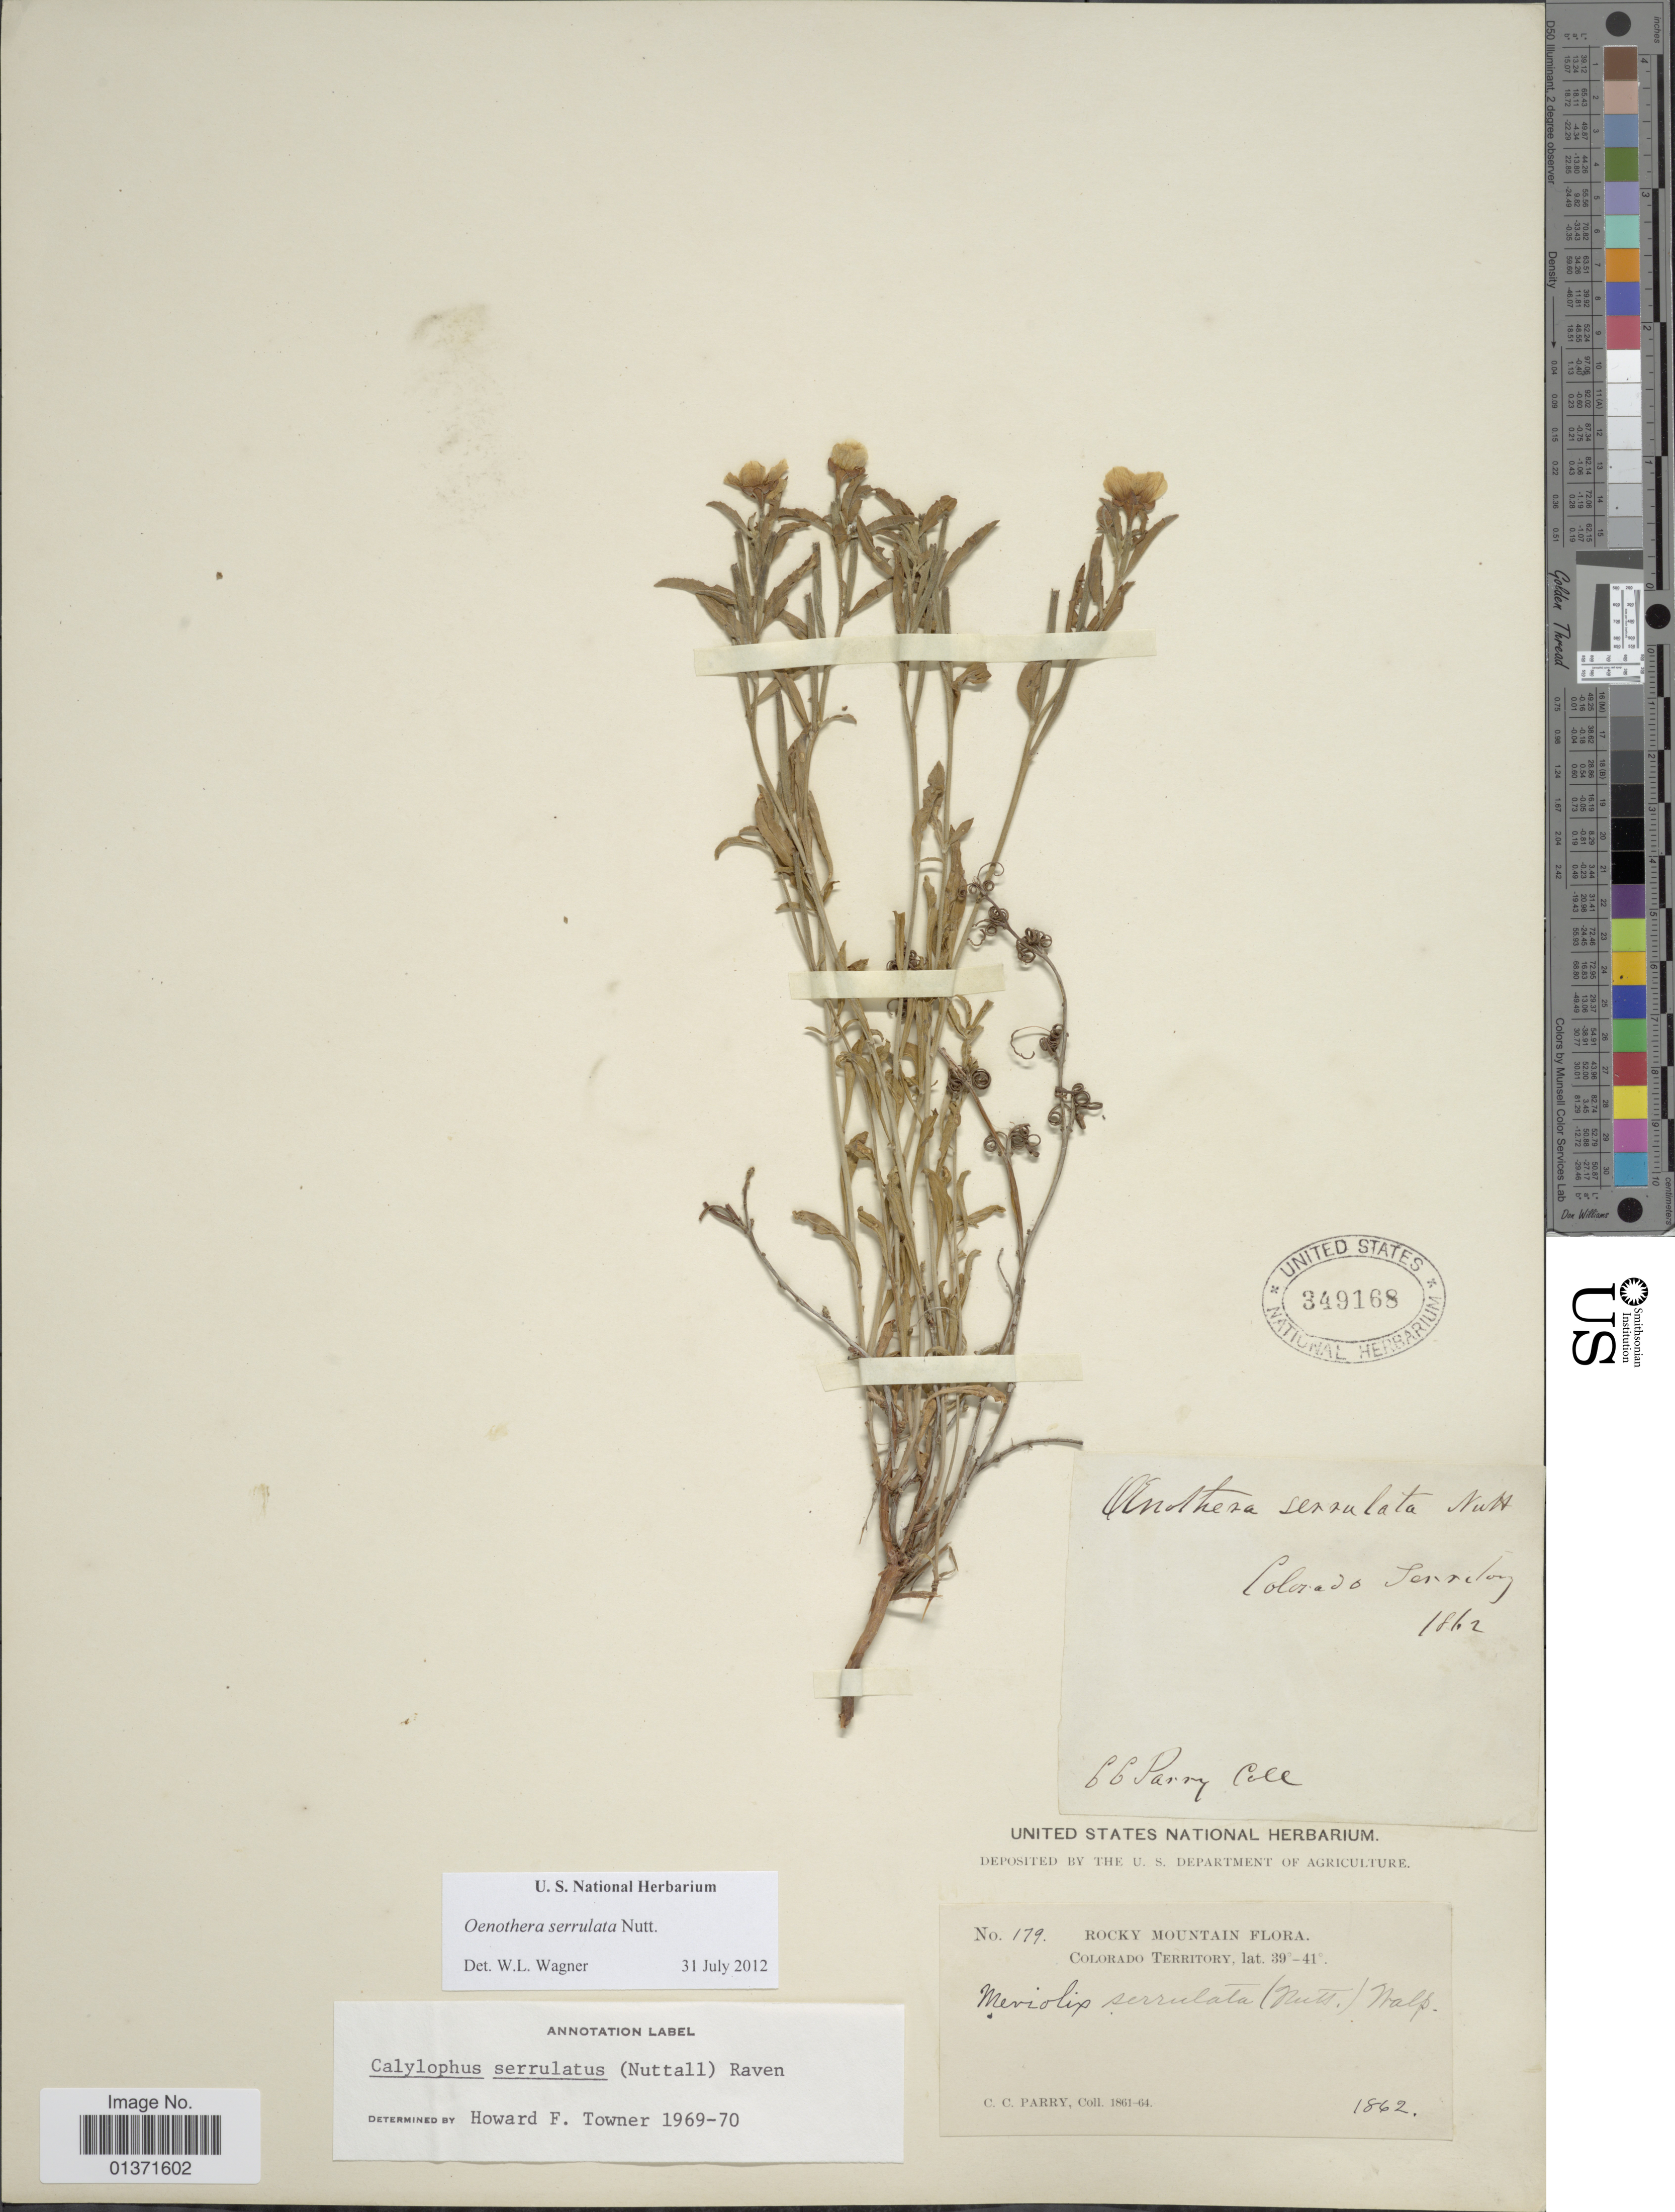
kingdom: Plantae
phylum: Tracheophyta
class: Magnoliopsida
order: Myrtales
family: Onagraceae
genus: Oenothera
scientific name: Oenothera serrulata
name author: Nutt.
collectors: C. C. Parry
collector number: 179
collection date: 1862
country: United States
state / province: Colorado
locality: Rocky Mountain, Colorado Territory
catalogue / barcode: US 349168